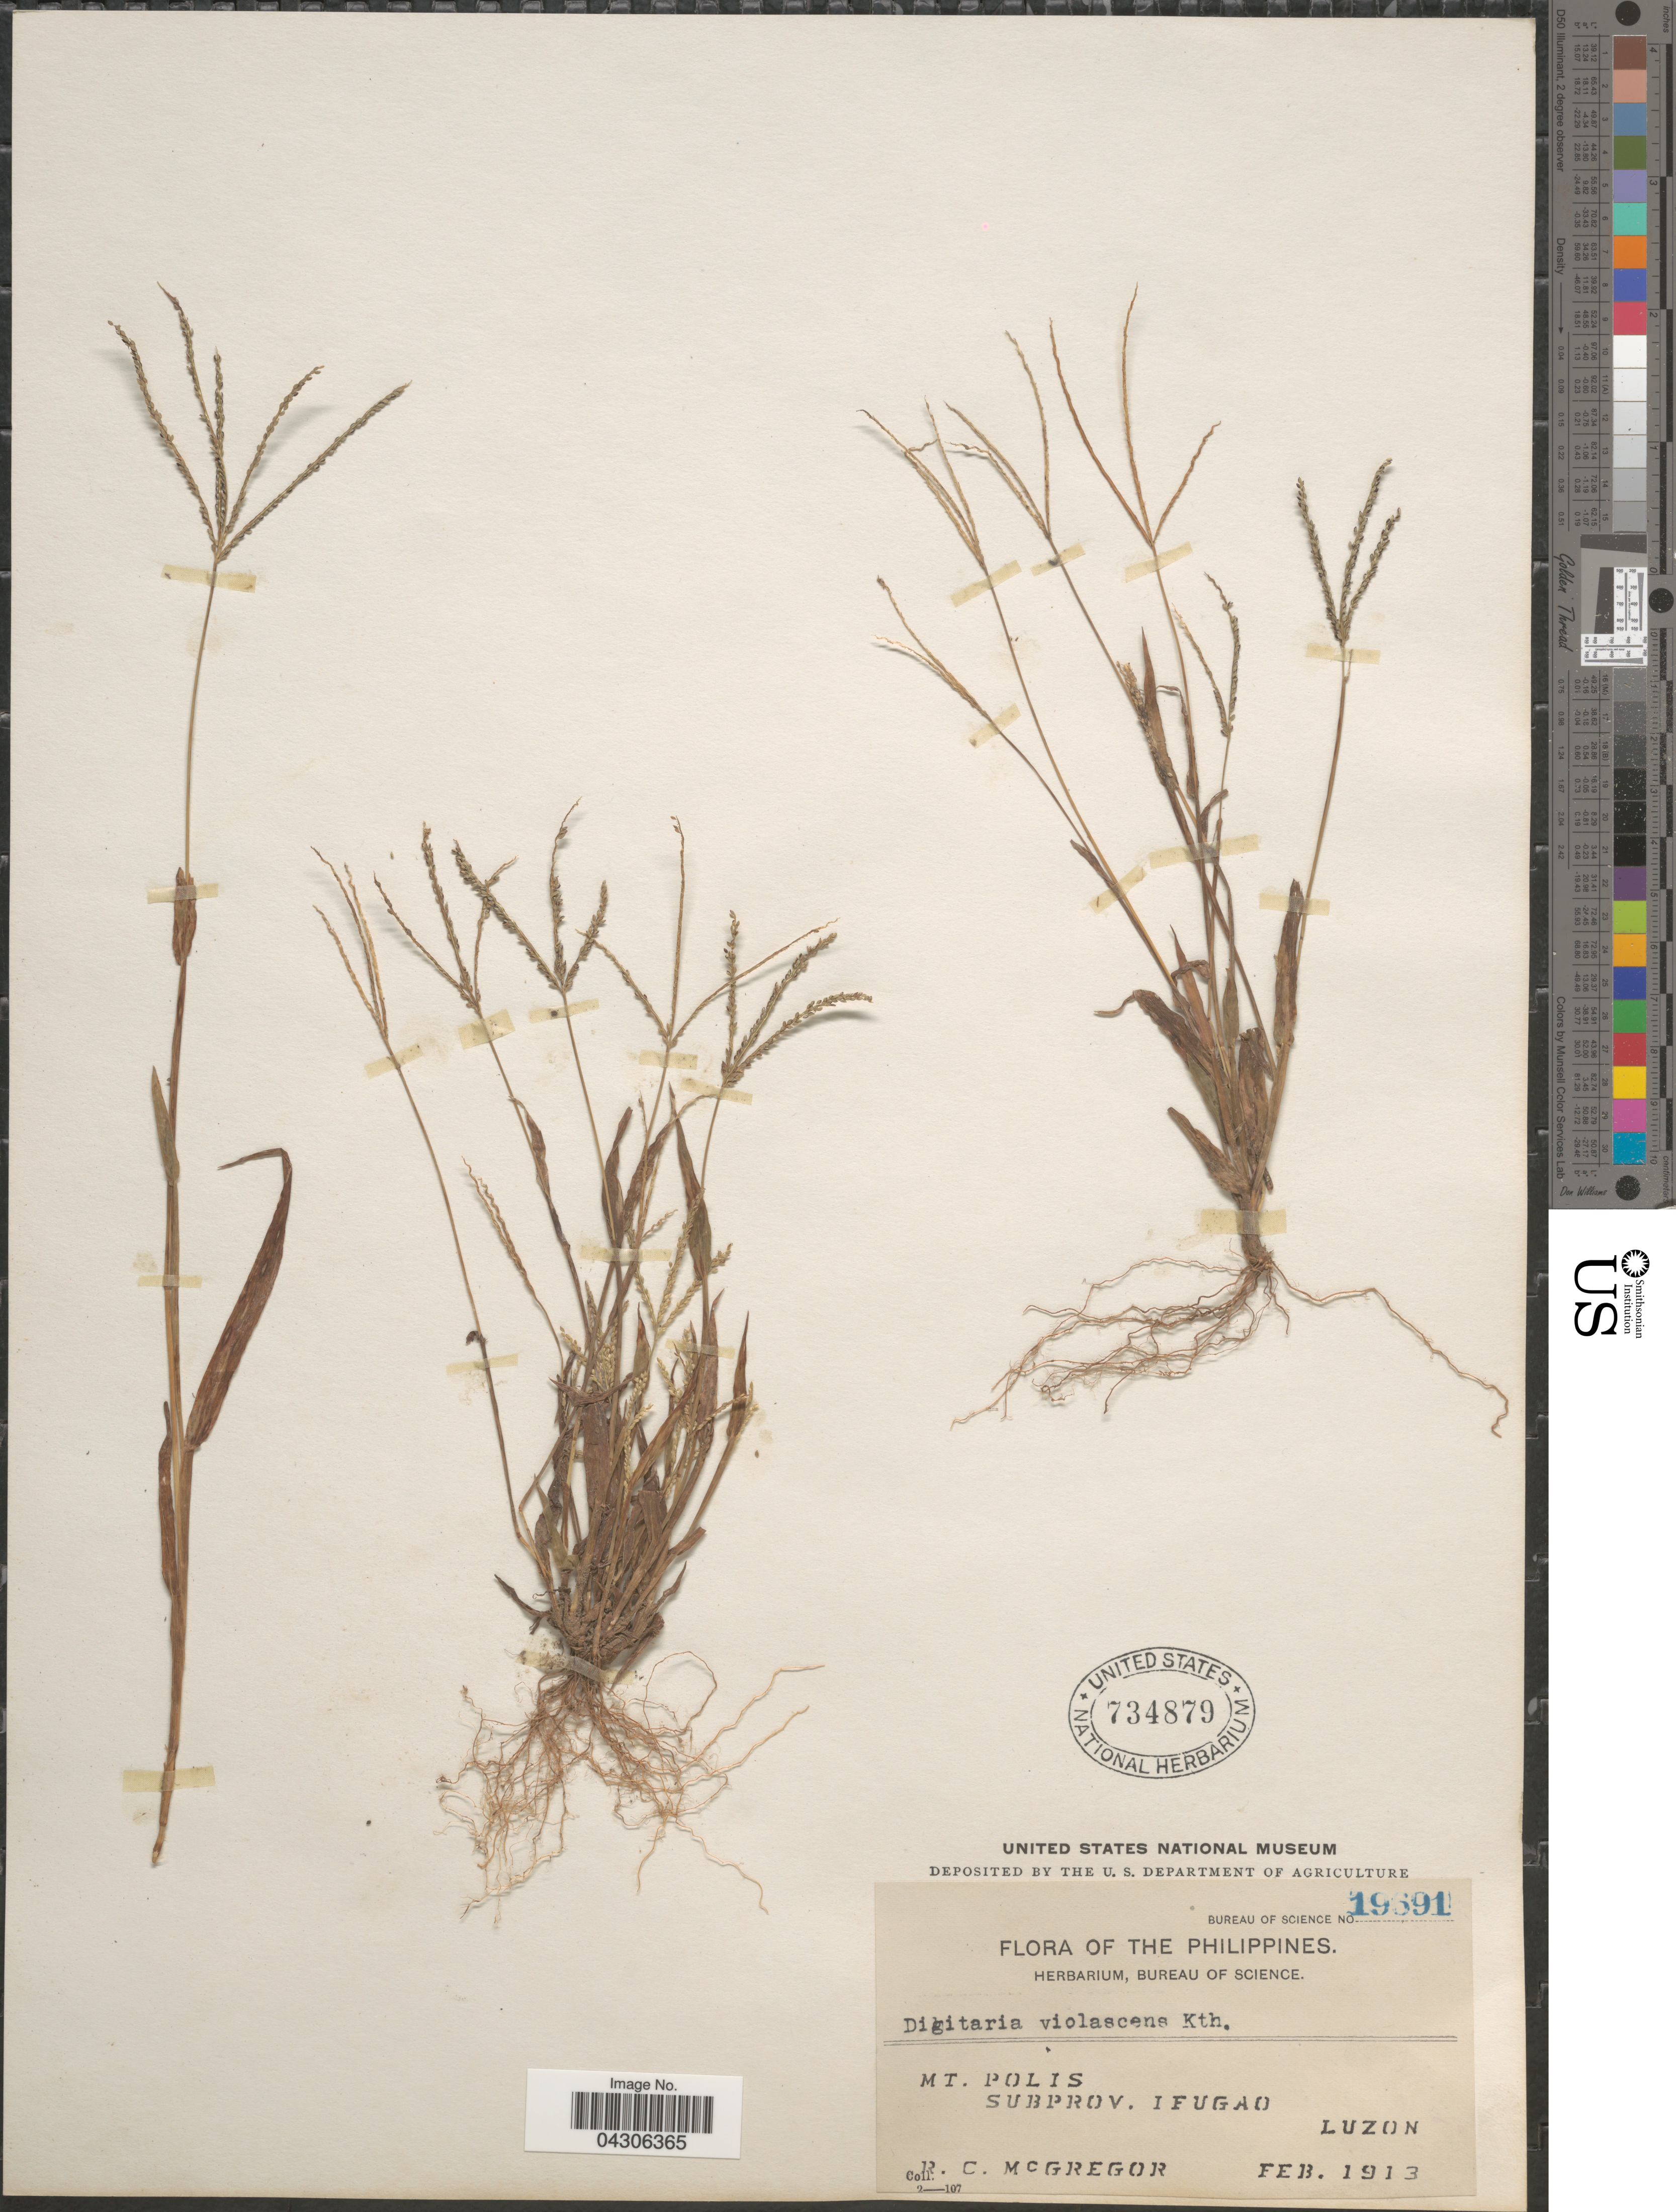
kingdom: Plantae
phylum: Tracheophyta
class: Liliopsida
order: Poales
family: Poaceae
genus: Digitaria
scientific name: Digitaria violascens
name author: Link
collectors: R. C. McGregor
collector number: Bureau Of Science 19691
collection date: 1913-02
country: Philippines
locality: Mt. Polis. Subprov. Ifugao. Luzon.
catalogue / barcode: US 734879